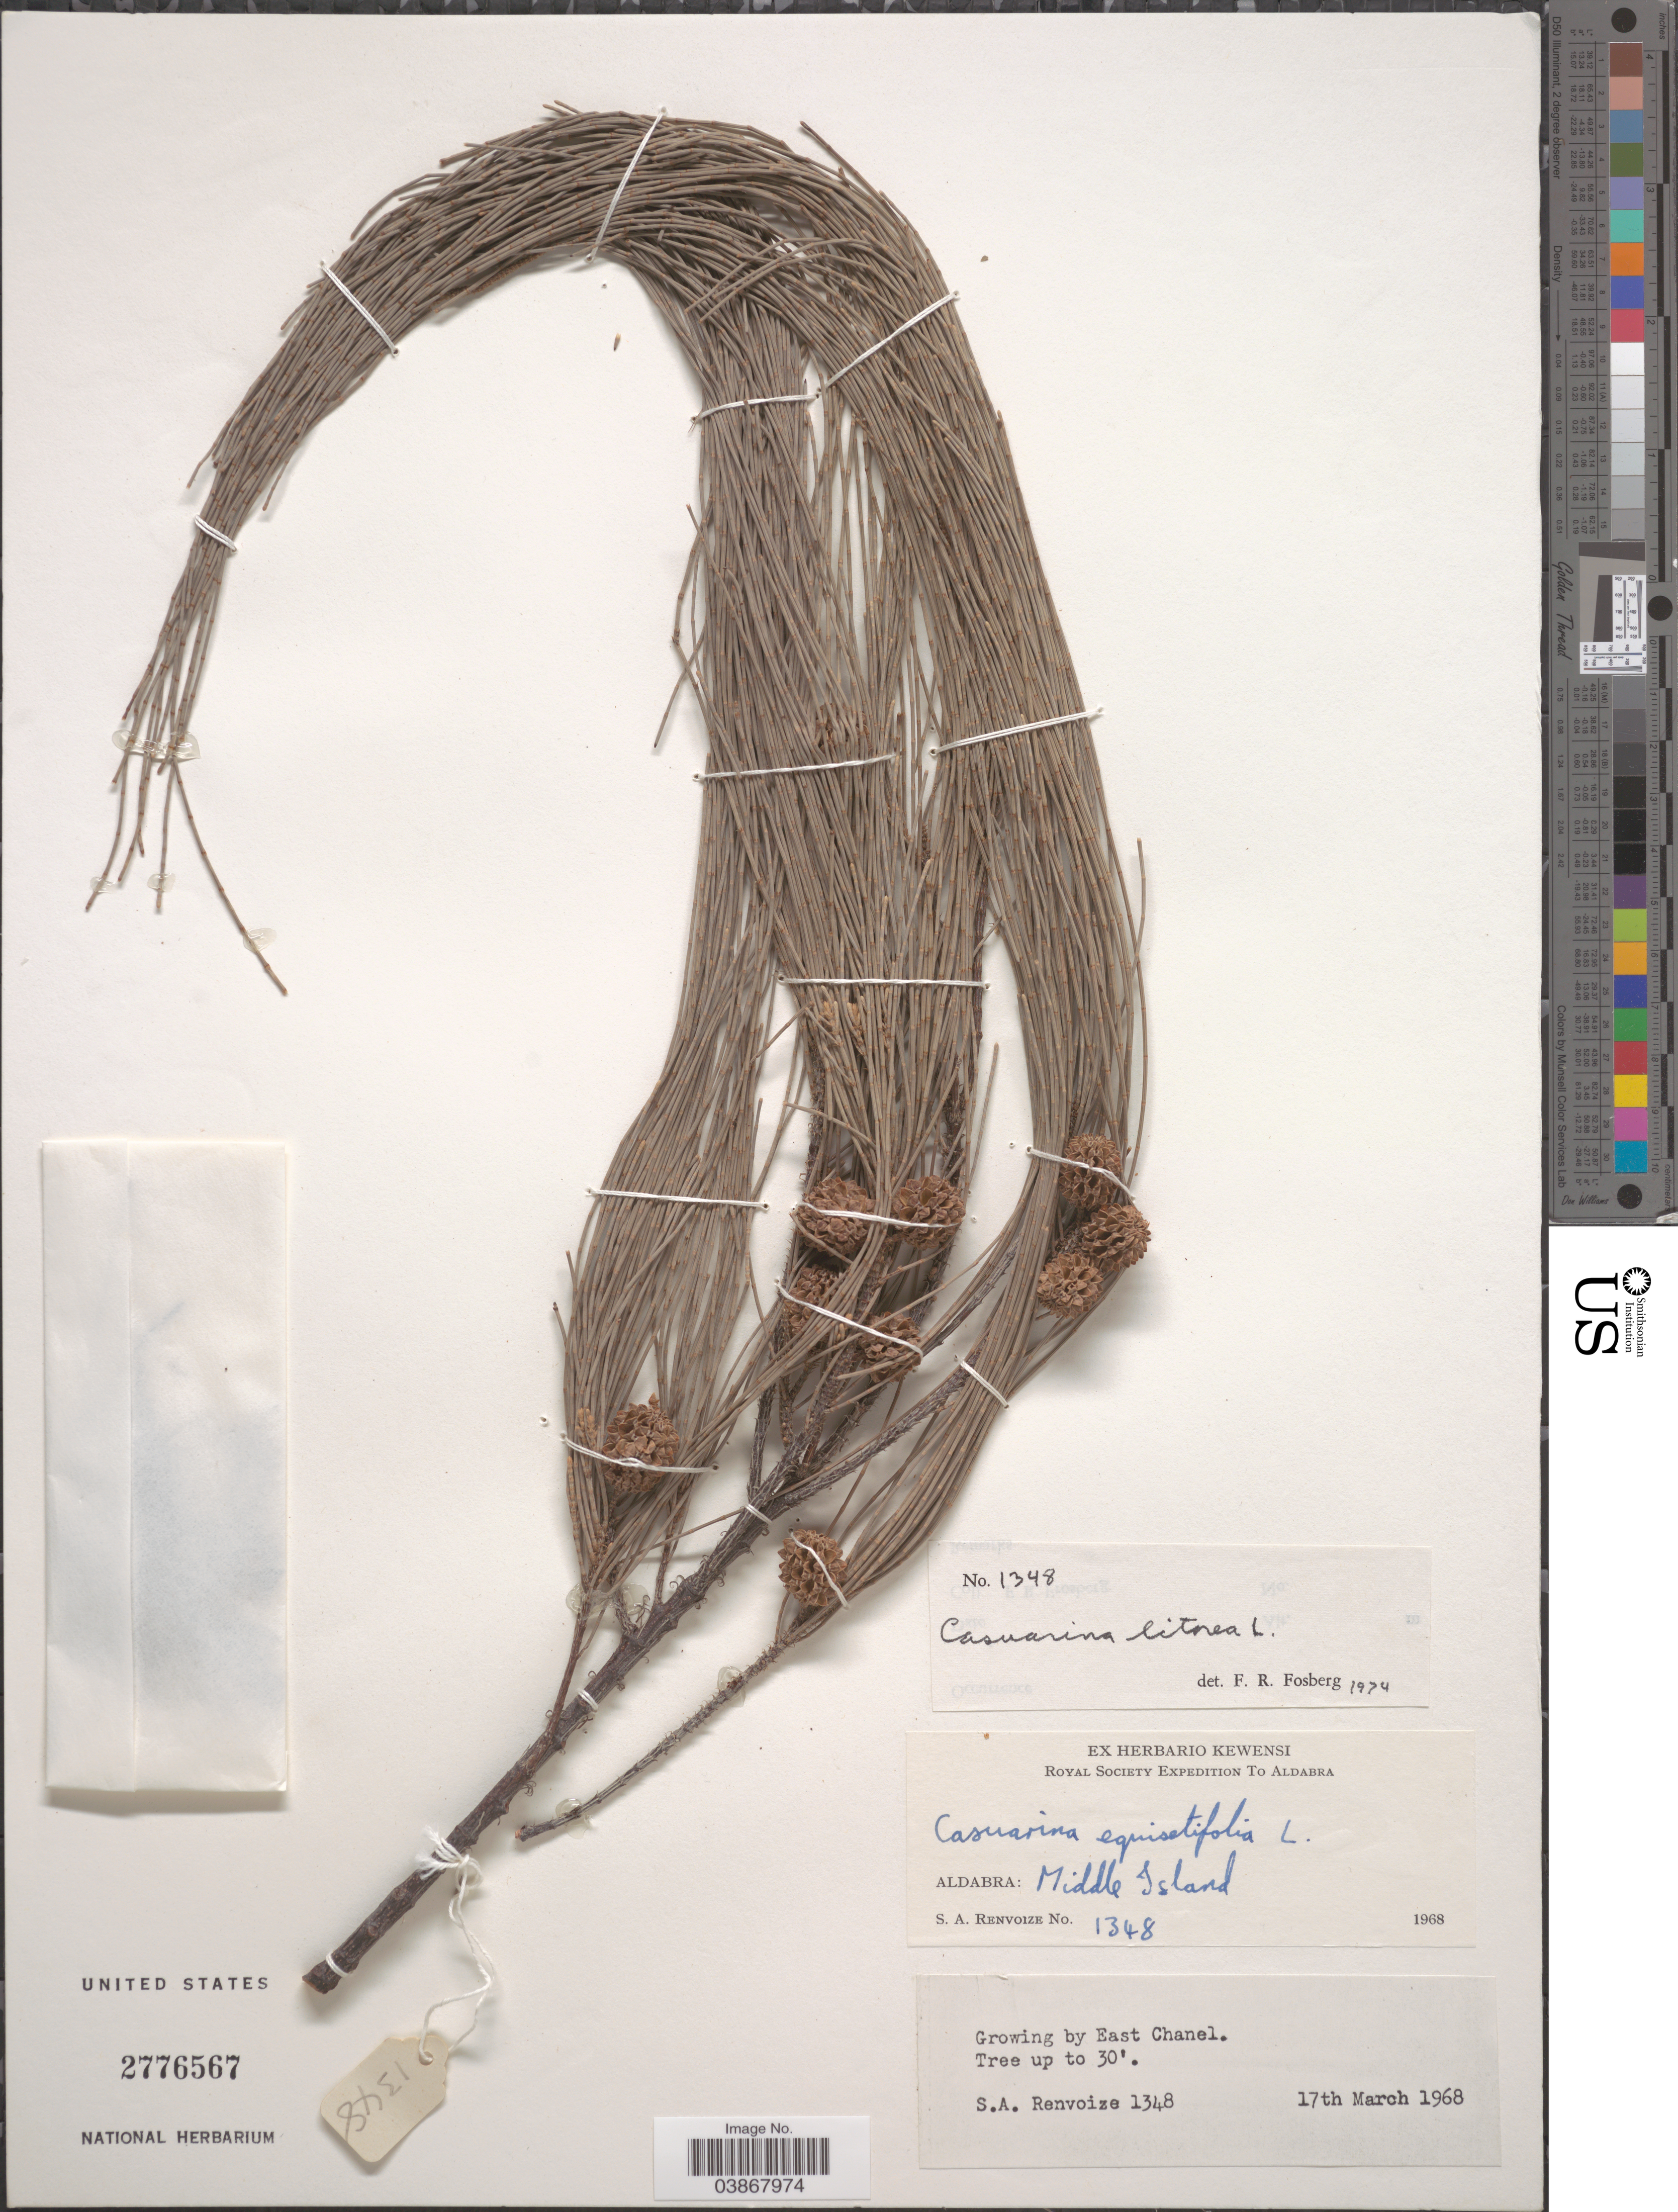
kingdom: Plantae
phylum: Tracheophyta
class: Magnoliopsida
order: Fagales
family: Casuarinaceae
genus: Casuarina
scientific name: Casuarina litorea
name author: Rumph.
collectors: S. A. Renvoize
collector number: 1348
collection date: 1968-03-17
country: Seychelles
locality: Aldabra: Middle Island. East Chanel.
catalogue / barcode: US 2776567